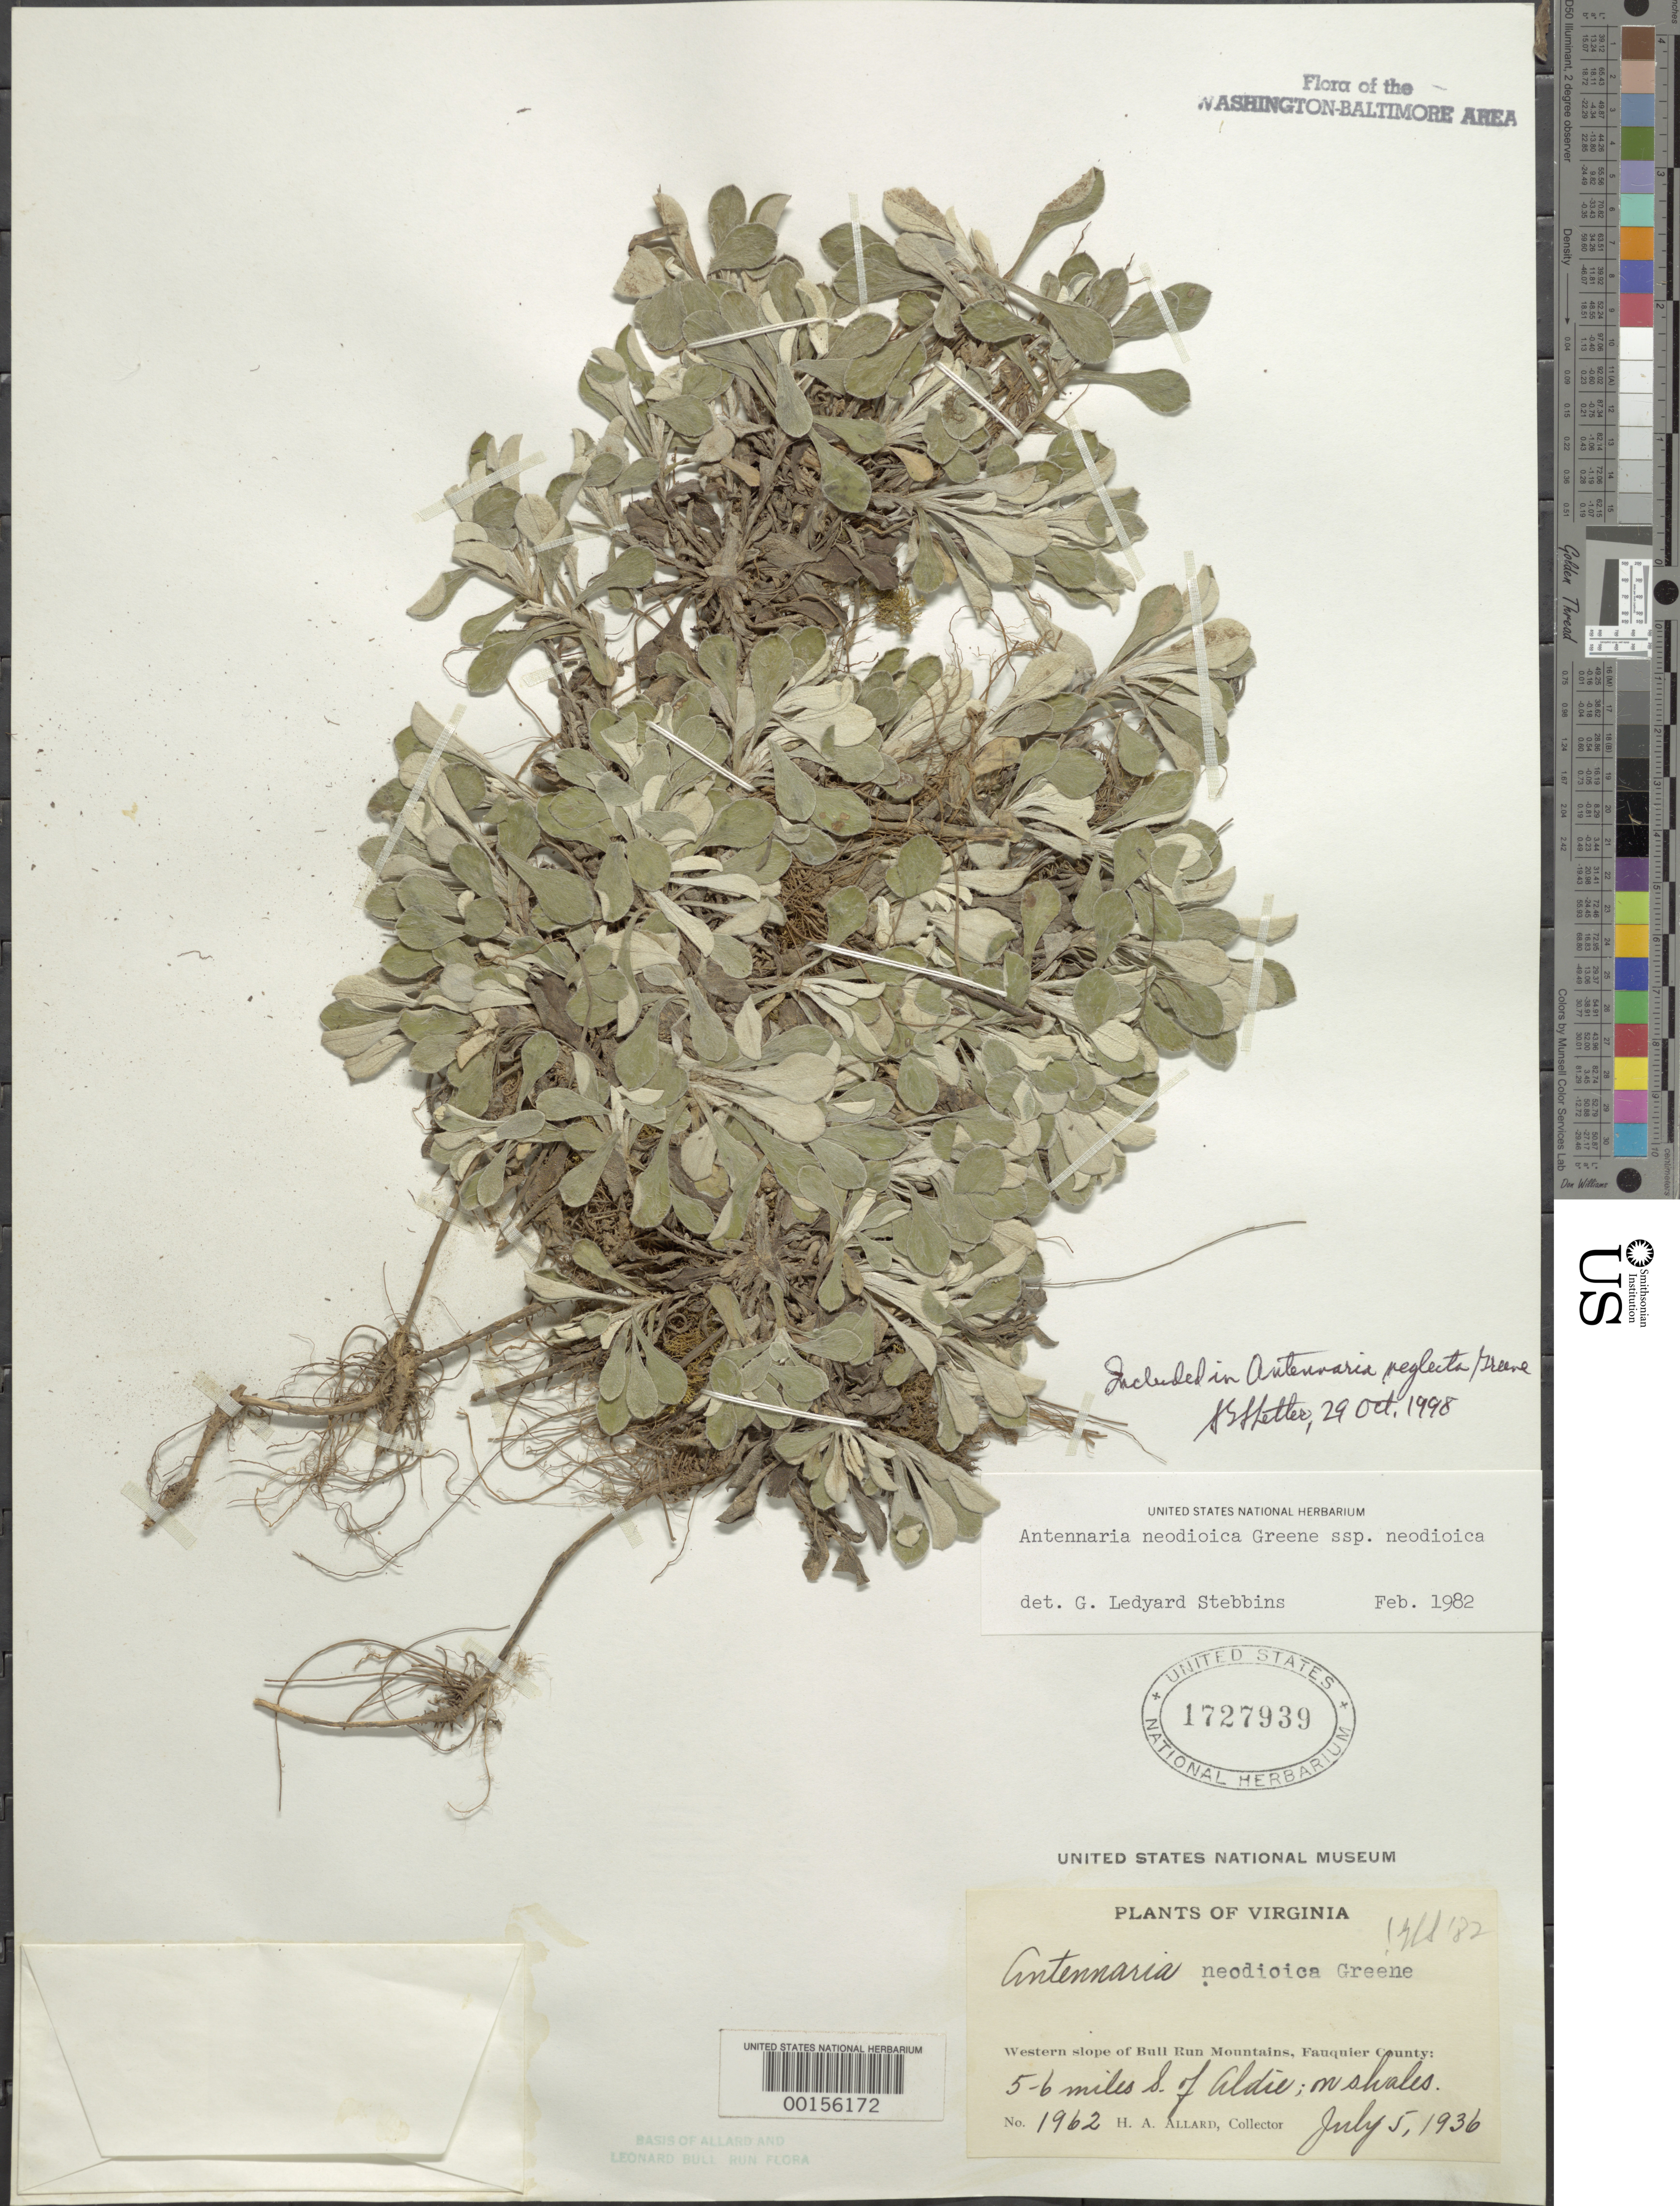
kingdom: Plantae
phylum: Tracheophyta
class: Magnoliopsida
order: Asterales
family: Asteraceae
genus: Antennaria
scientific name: Antennaria neglecta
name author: Greene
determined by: Shetler, Stanwyn G., (US), NMNH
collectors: H. A. Allard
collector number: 1962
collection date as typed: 05 Jul 1936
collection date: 1936-07-05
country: United States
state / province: Virginia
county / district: Fauquier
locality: South of Aldie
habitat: On shales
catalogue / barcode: US 1727939